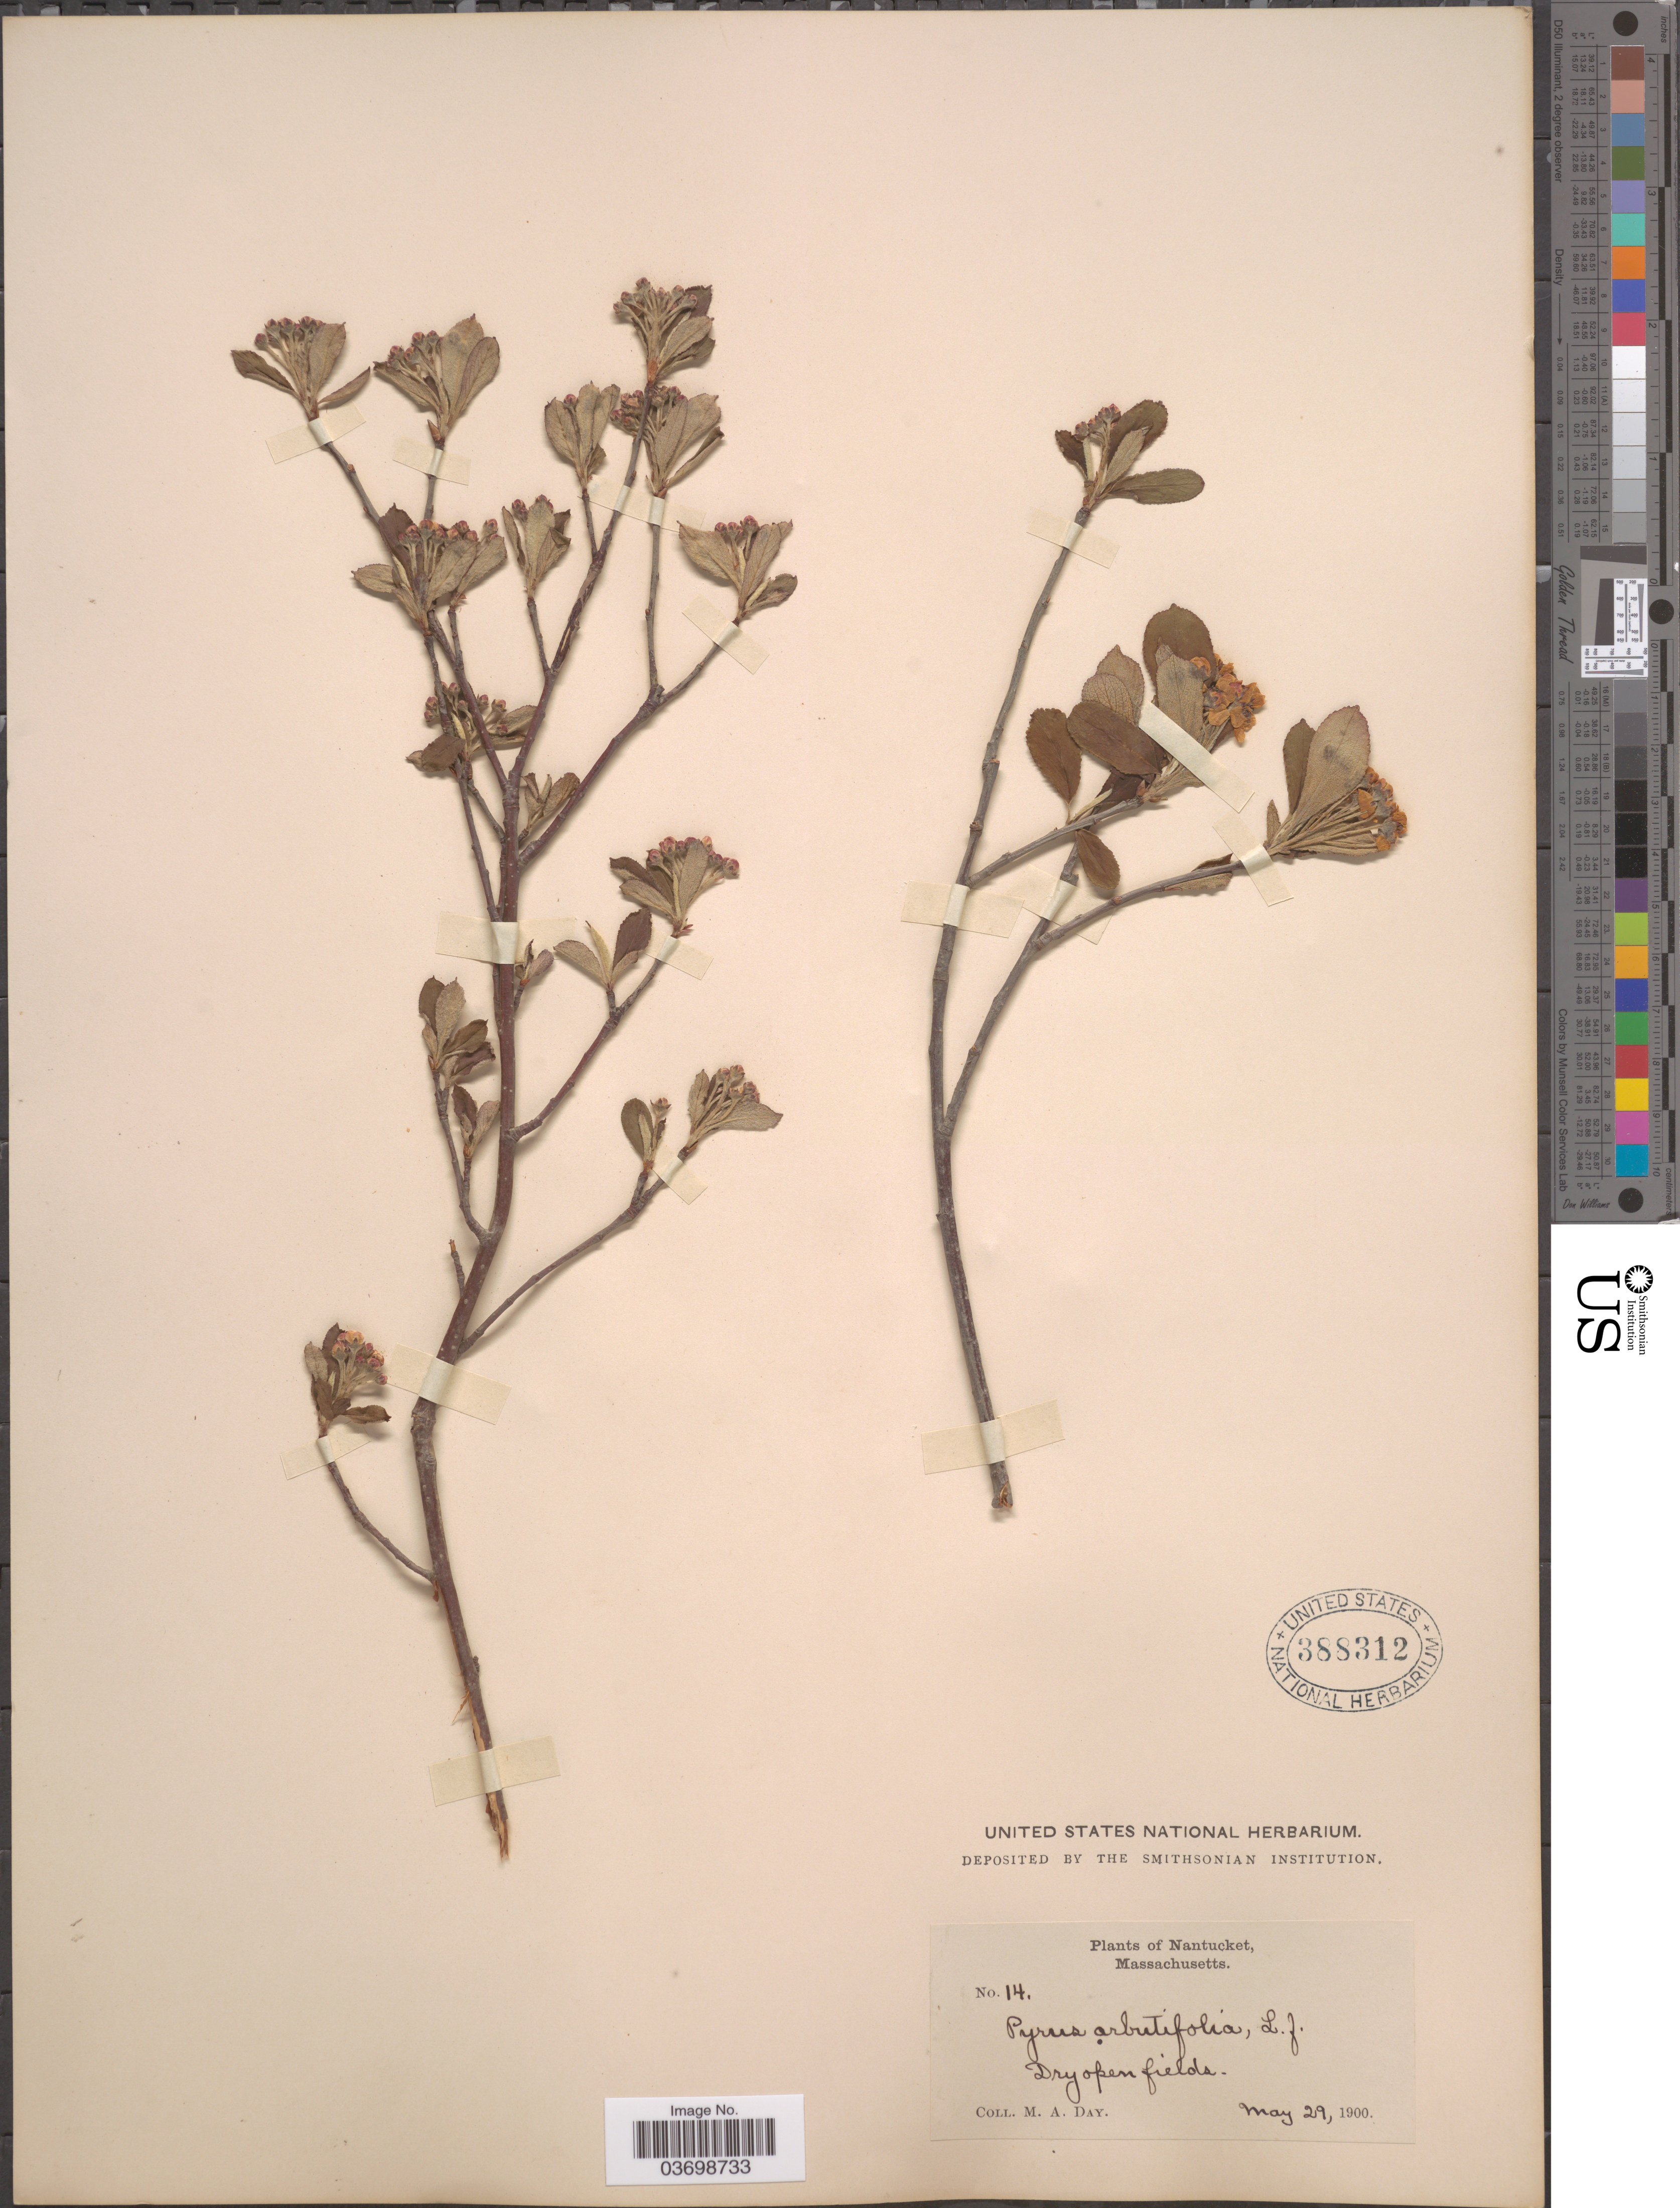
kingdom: Plantae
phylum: Tracheophyta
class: Magnoliopsida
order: Rosales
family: Rosaceae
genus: Aronia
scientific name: Aronia arbutifolia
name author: (L.) Pers.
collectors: M. Day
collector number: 14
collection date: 1900-05-29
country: United States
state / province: Massachusetts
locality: Nantucket. Dry open fields.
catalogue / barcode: US 388312